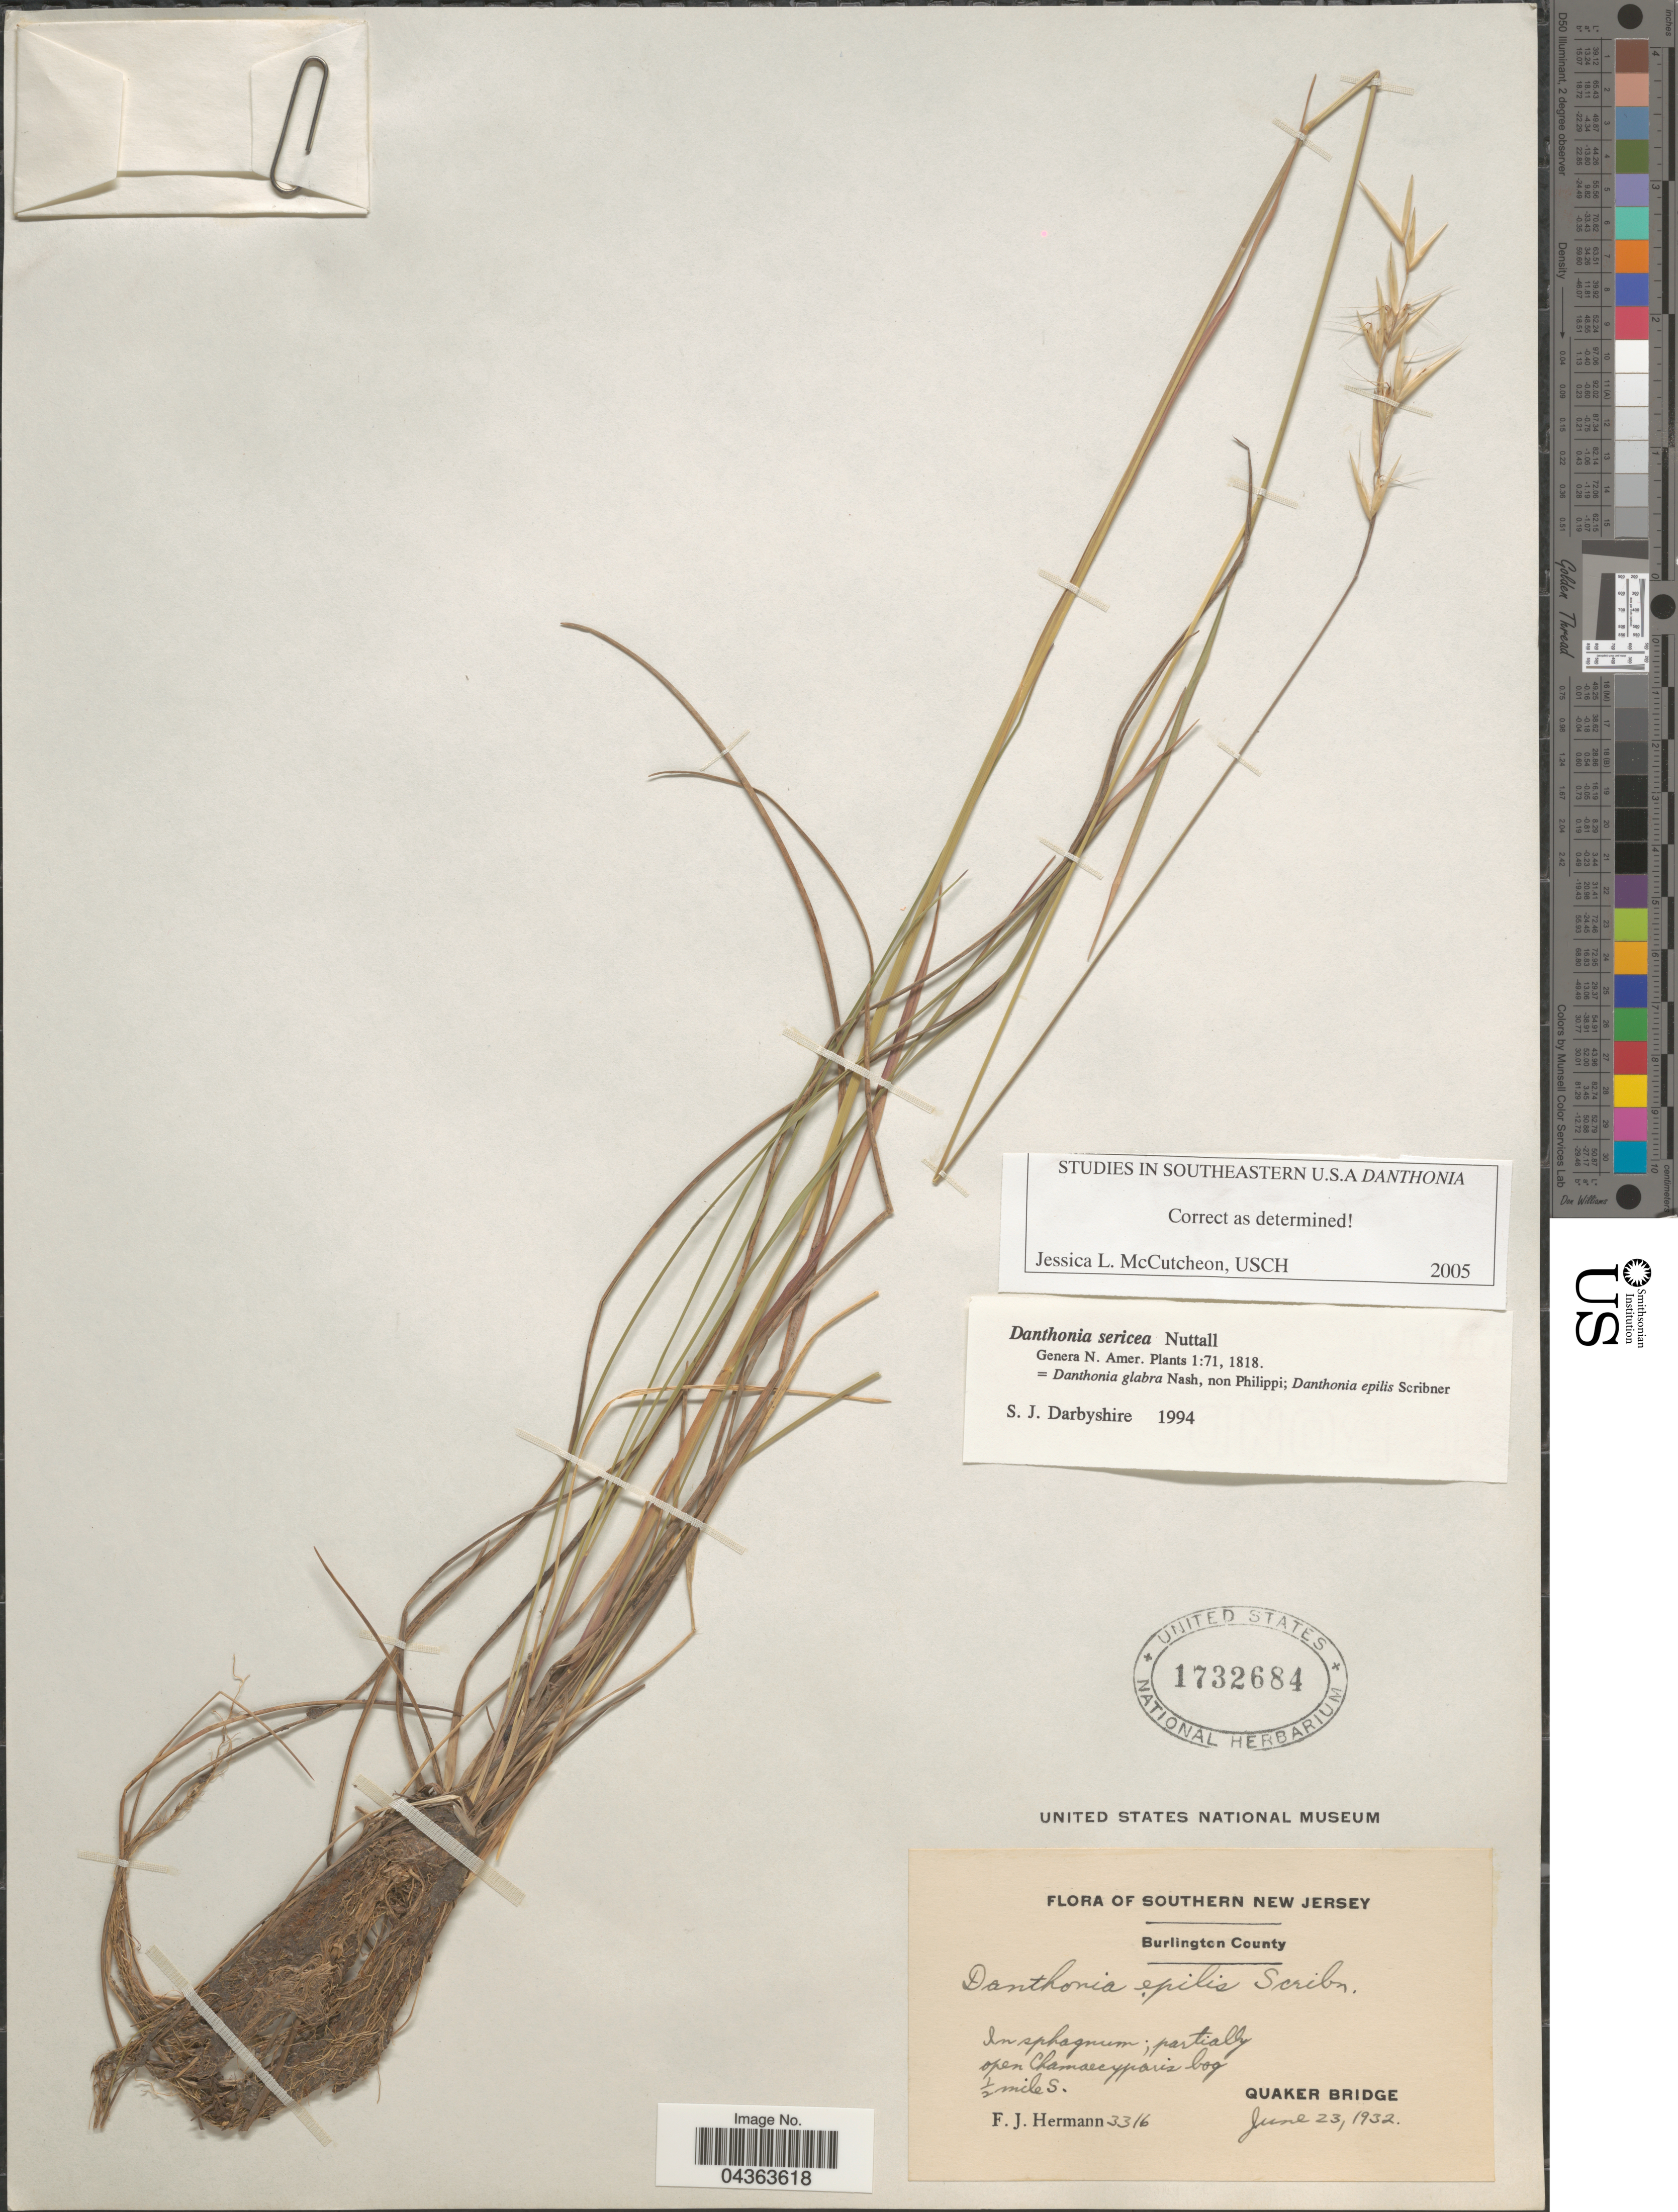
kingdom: Plantae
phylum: Tracheophyta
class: Liliopsida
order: Poales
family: Poaceae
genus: Danthonia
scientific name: Danthonia sericea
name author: Nutt.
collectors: F. J. Hermann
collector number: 3316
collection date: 1932-06-23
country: United States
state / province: New Jersey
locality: Southern New Jersey. Burlington County. ½ mile S. Quaker Bridge.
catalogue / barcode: US 1732684